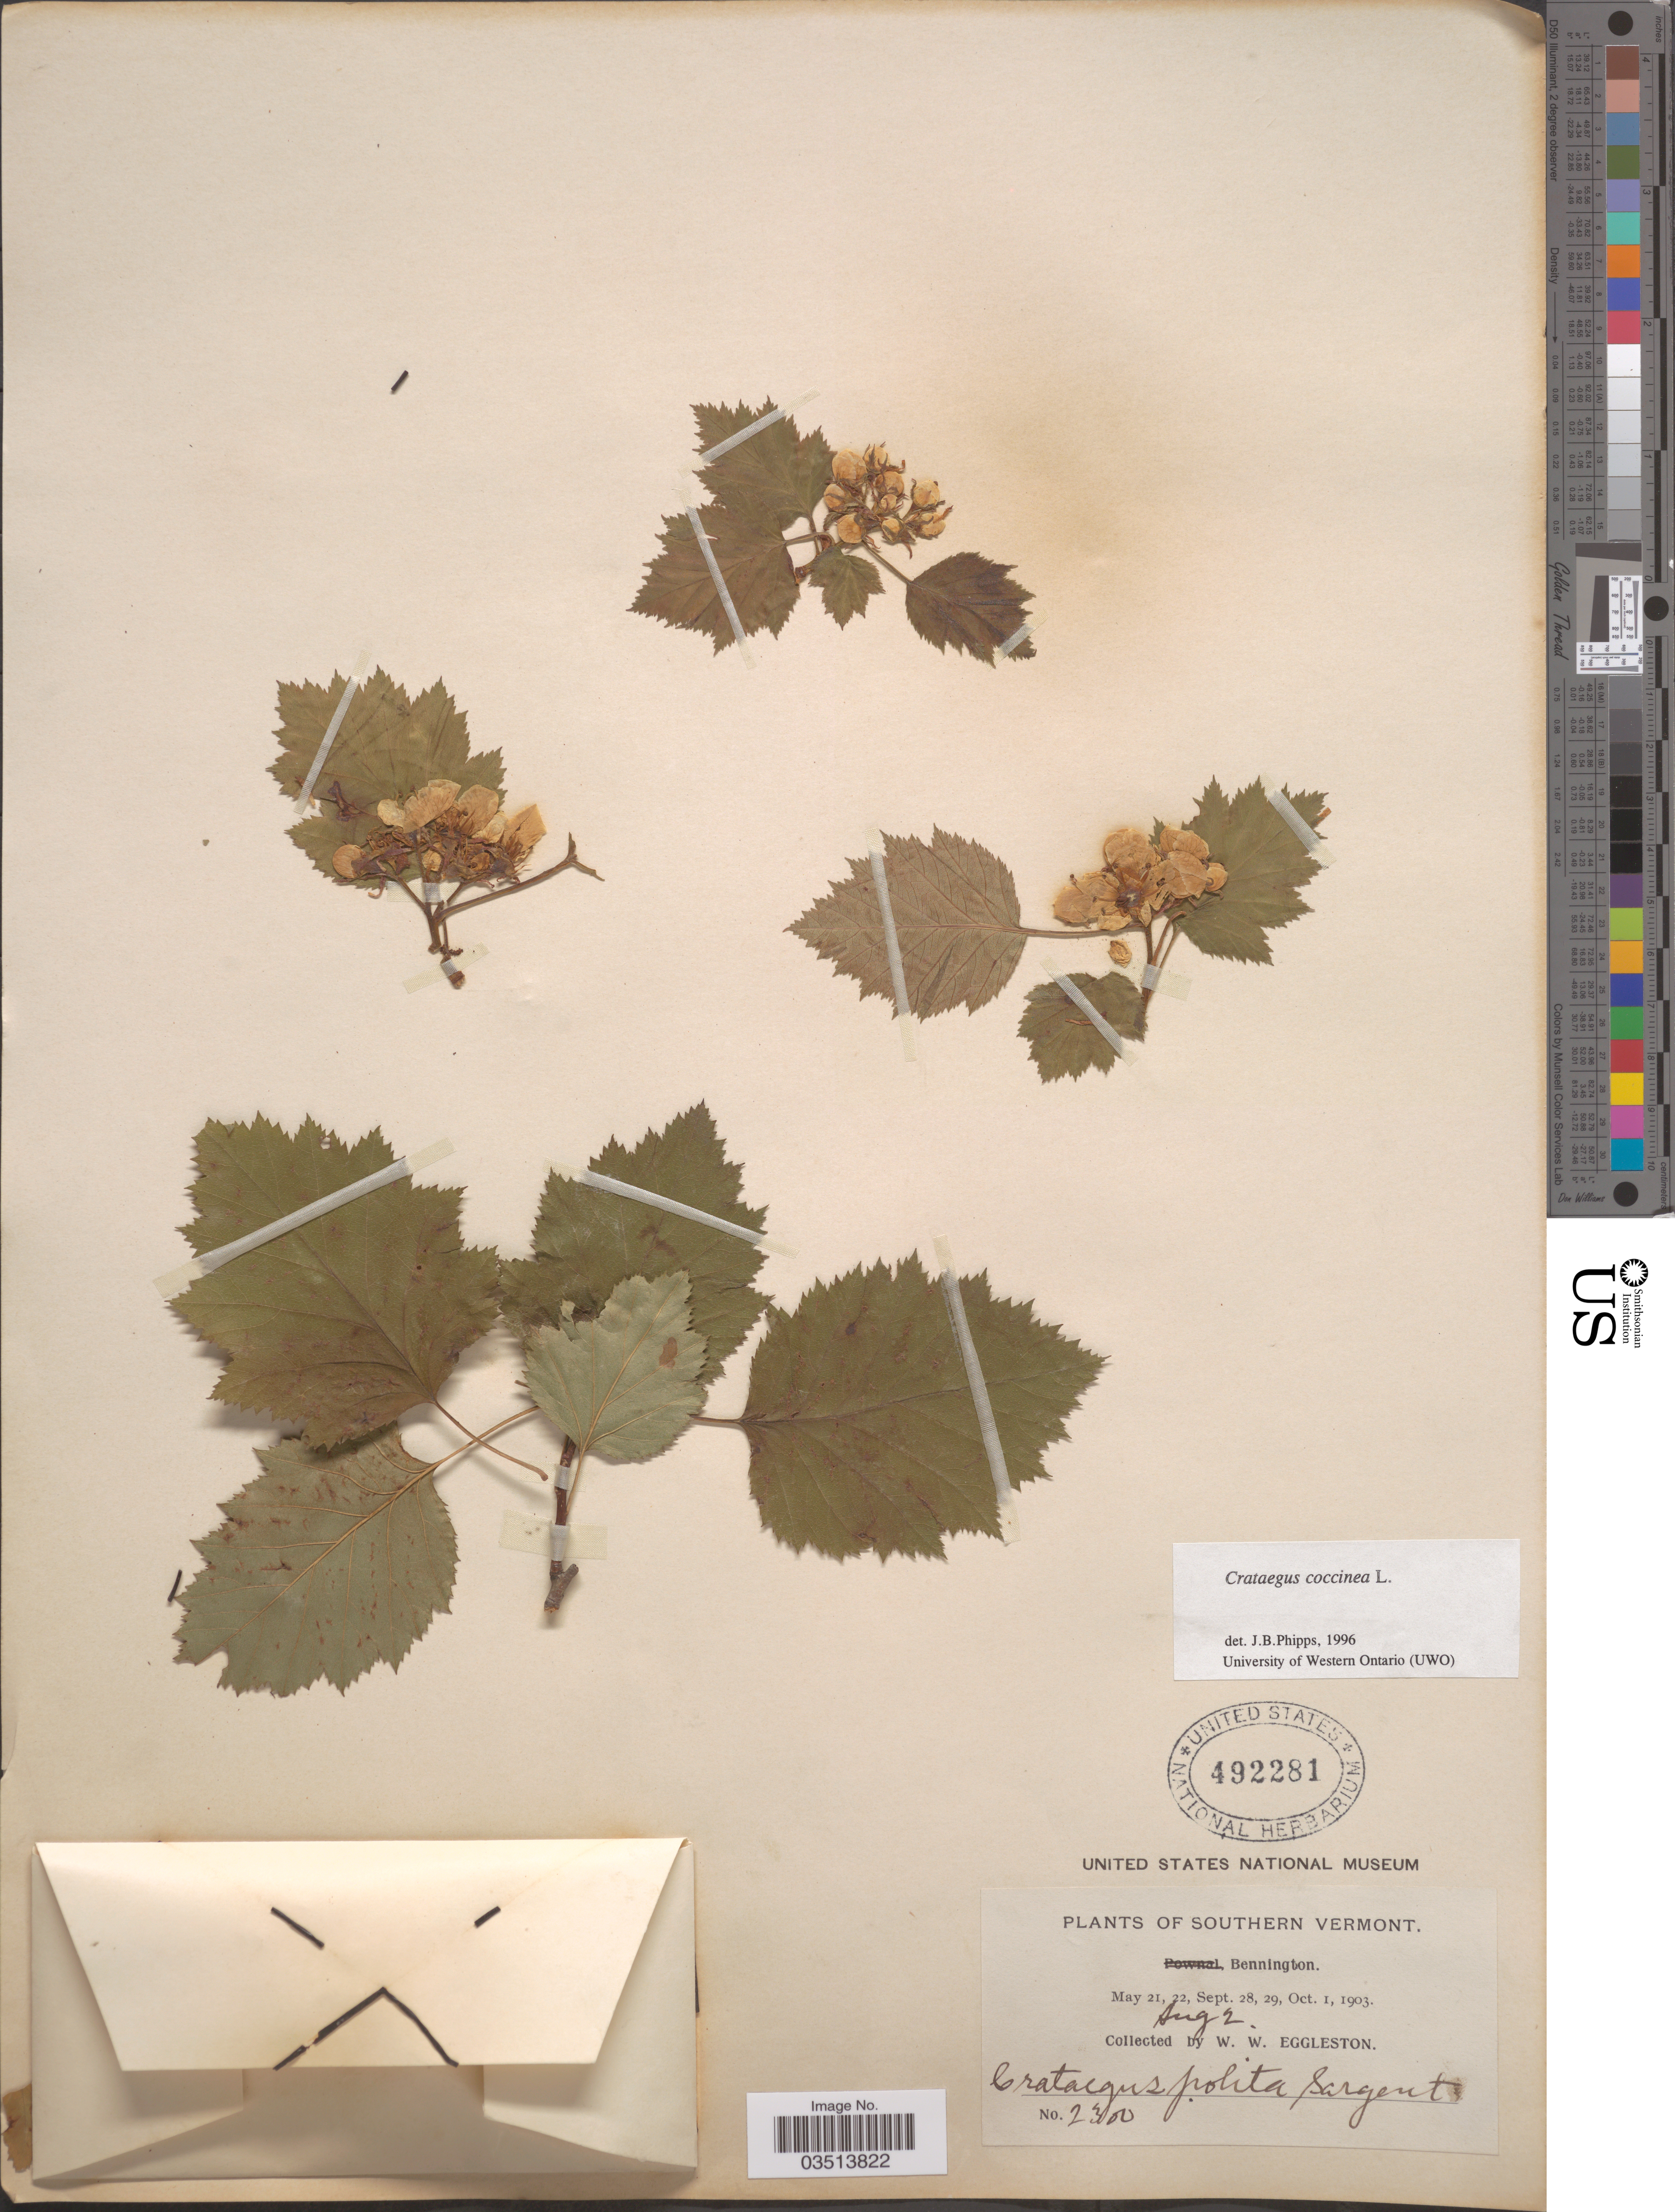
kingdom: Plantae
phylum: Tracheophyta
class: Magnoliopsida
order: Rosales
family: Rosaceae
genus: Crataegus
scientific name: Crataegus coccinea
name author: Ashe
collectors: W. W. Eggleston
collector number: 2300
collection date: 1903-08-02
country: United States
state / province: Vermont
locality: Southern Vermont. Bennington.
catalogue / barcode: US 492281